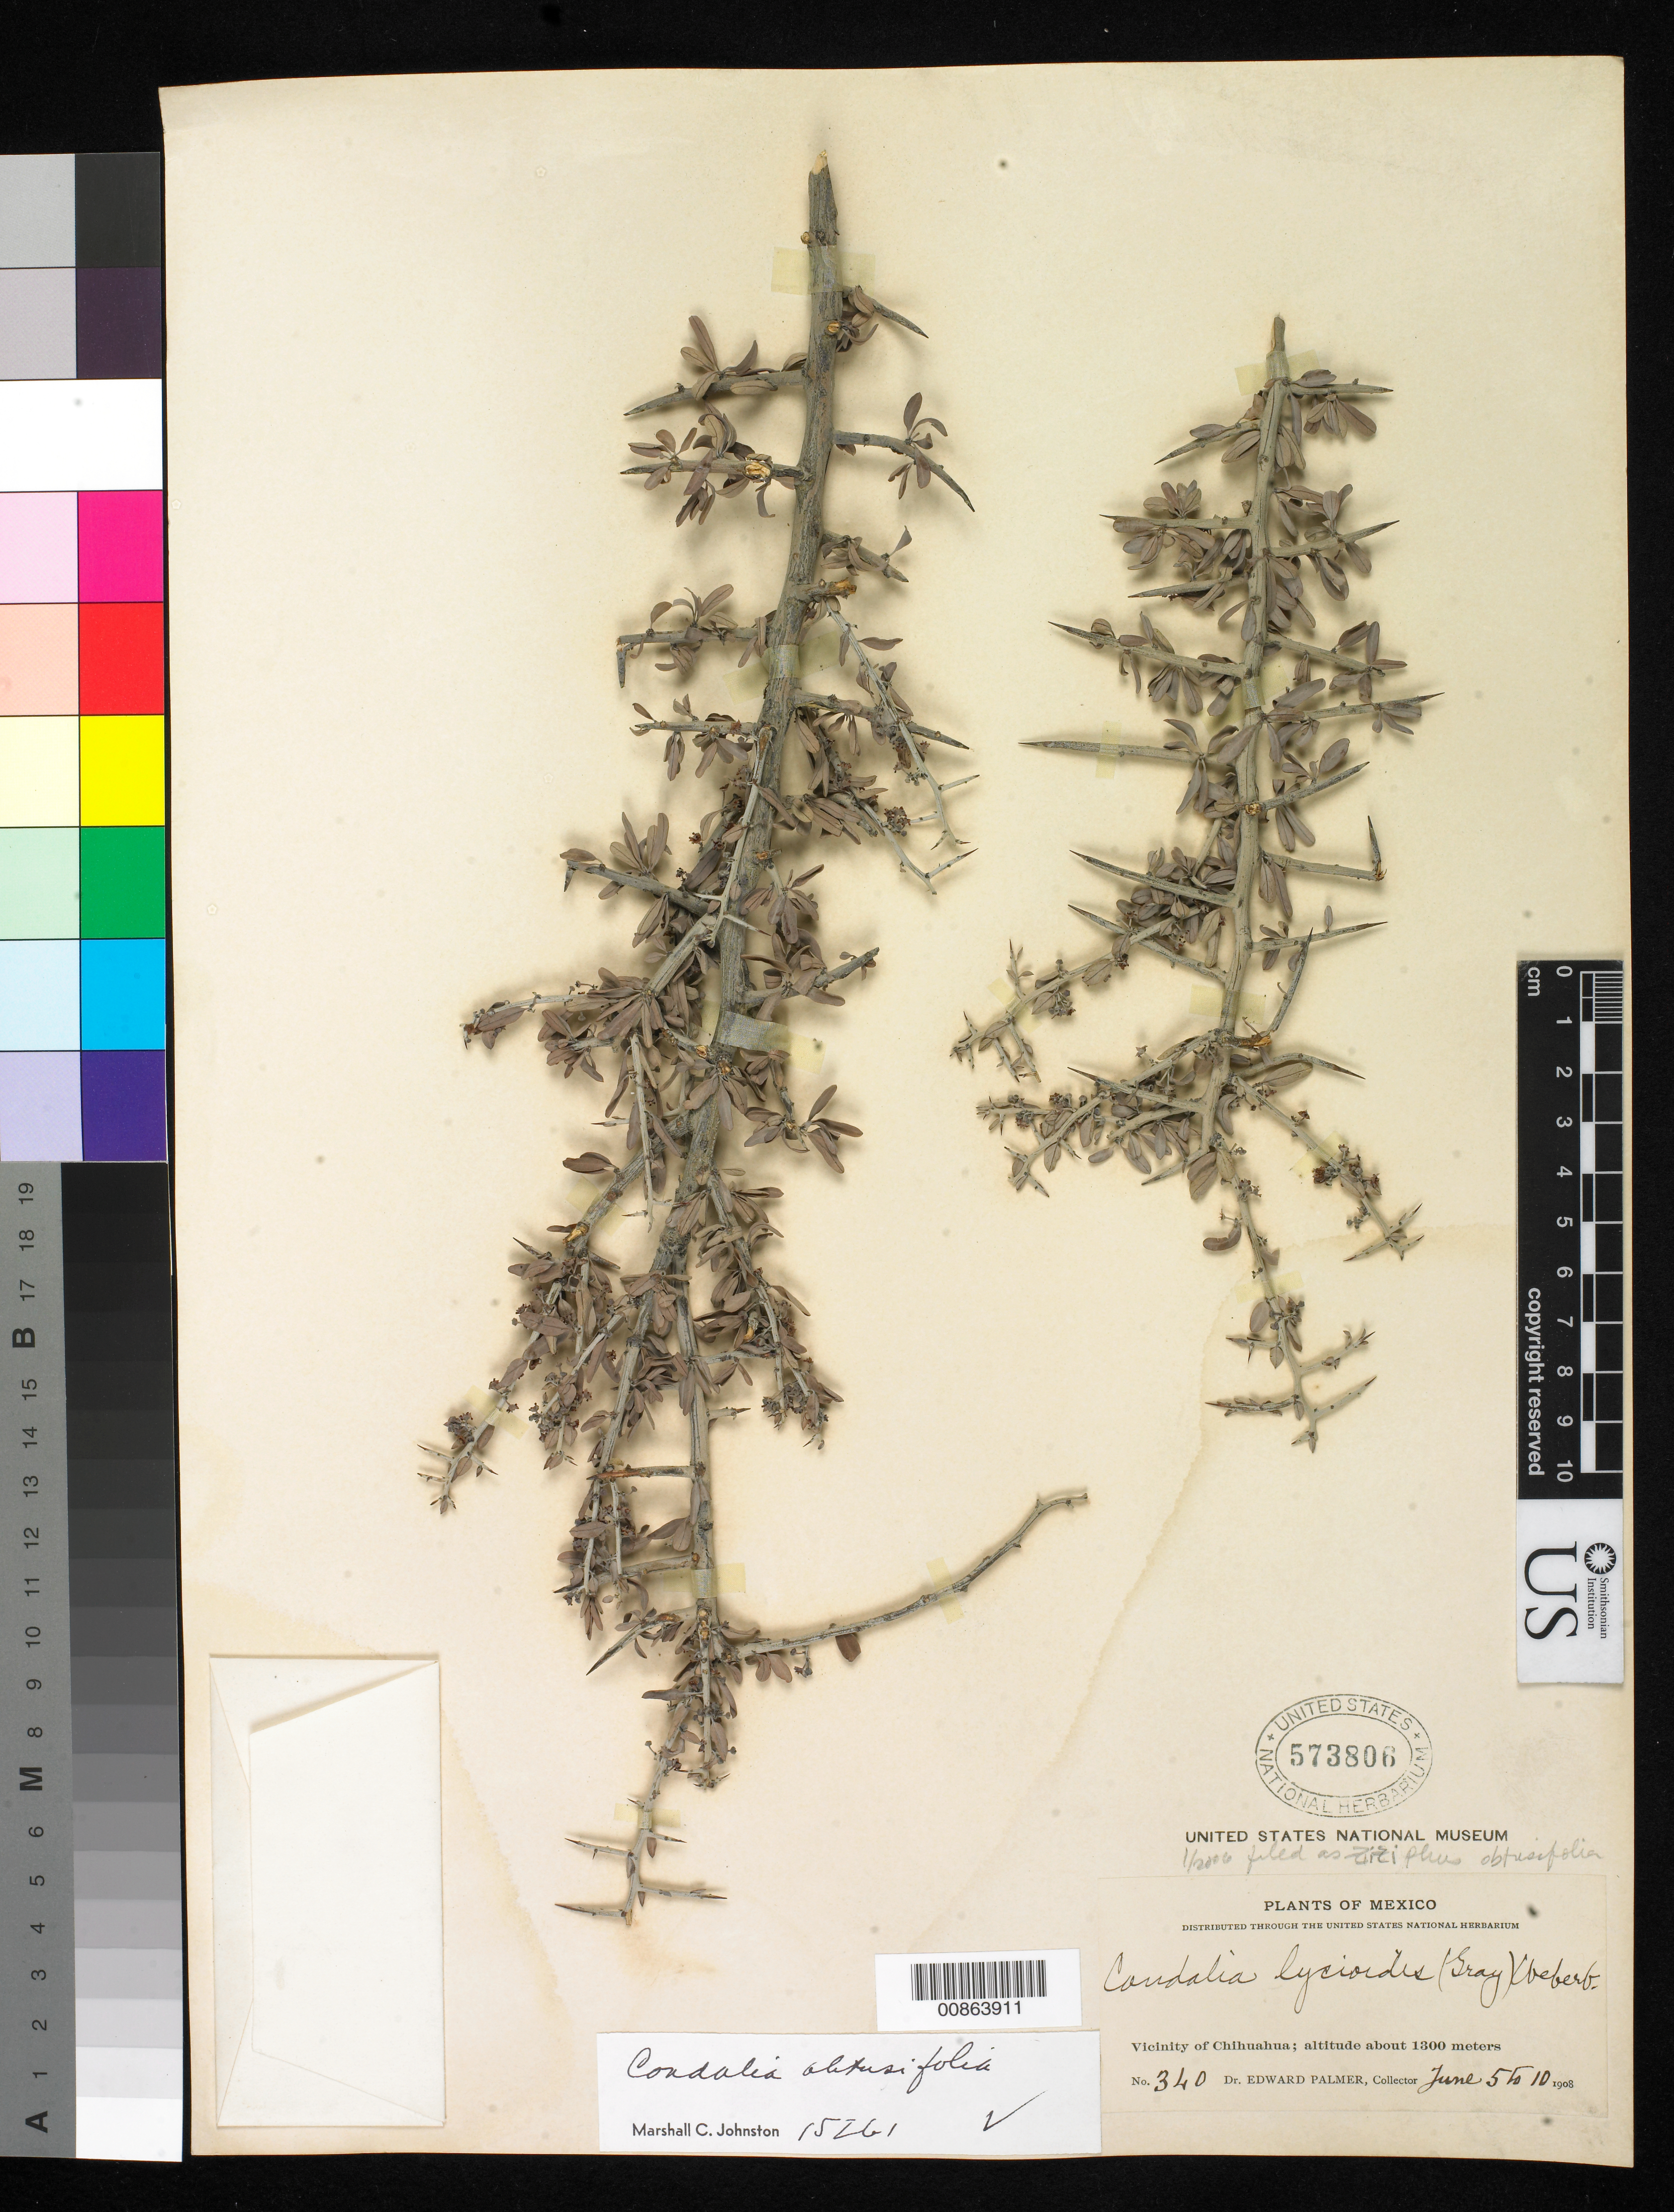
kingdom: Plantae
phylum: Tracheophyta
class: Magnoliopsida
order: Rosales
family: Rhamnaceae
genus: Sarcomphalus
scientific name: Sarcomphalus obtusifolius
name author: (Hook. ex Torr. & A. Gray) Hauenschild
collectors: E. Palmer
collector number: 340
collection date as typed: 05 Jun 1908 to 10 Jun 1908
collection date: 1908-06-05/1908-06-10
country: Mexico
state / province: Chihuahua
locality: Vicinity of Chihuahua.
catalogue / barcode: US 573806